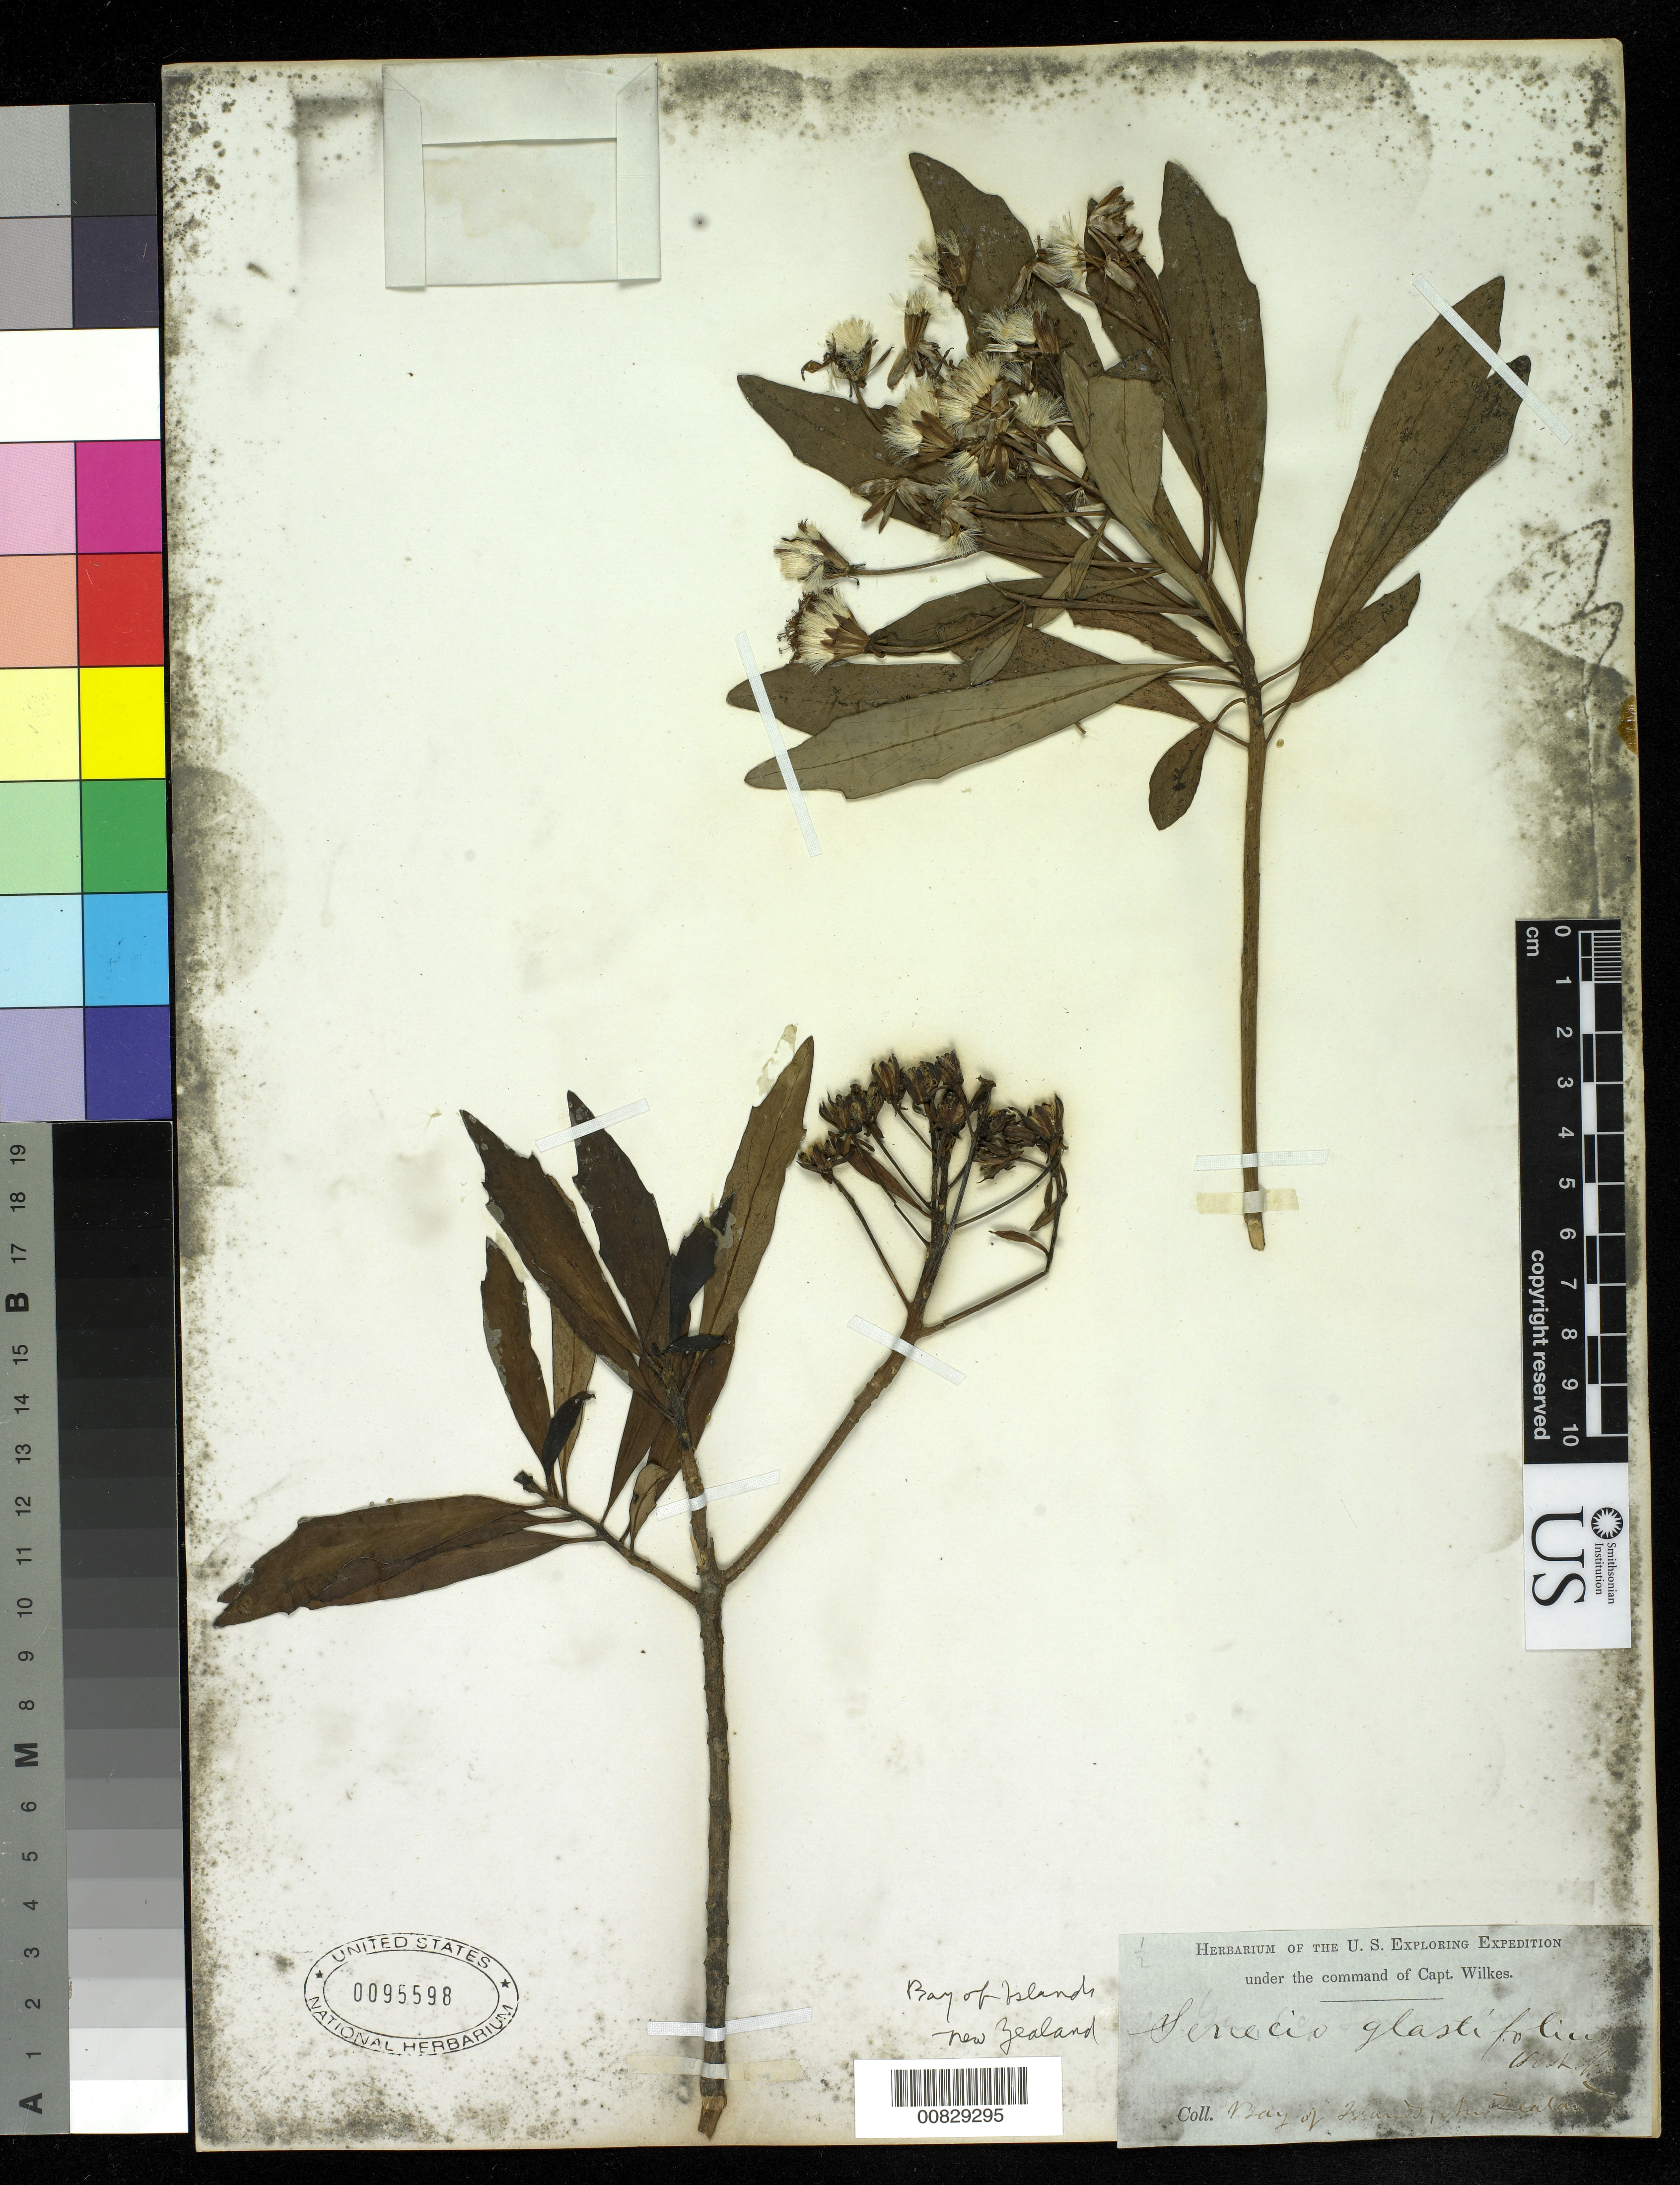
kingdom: Plantae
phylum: Tracheophyta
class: Magnoliopsida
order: Asterales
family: Asteraceae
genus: Senecio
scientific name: Senecio kirkii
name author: Hook. f. ex Kirk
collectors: Wilkes Explor. Exped.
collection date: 1838/1842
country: New Zealand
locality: Bay of Islands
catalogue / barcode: US 95598